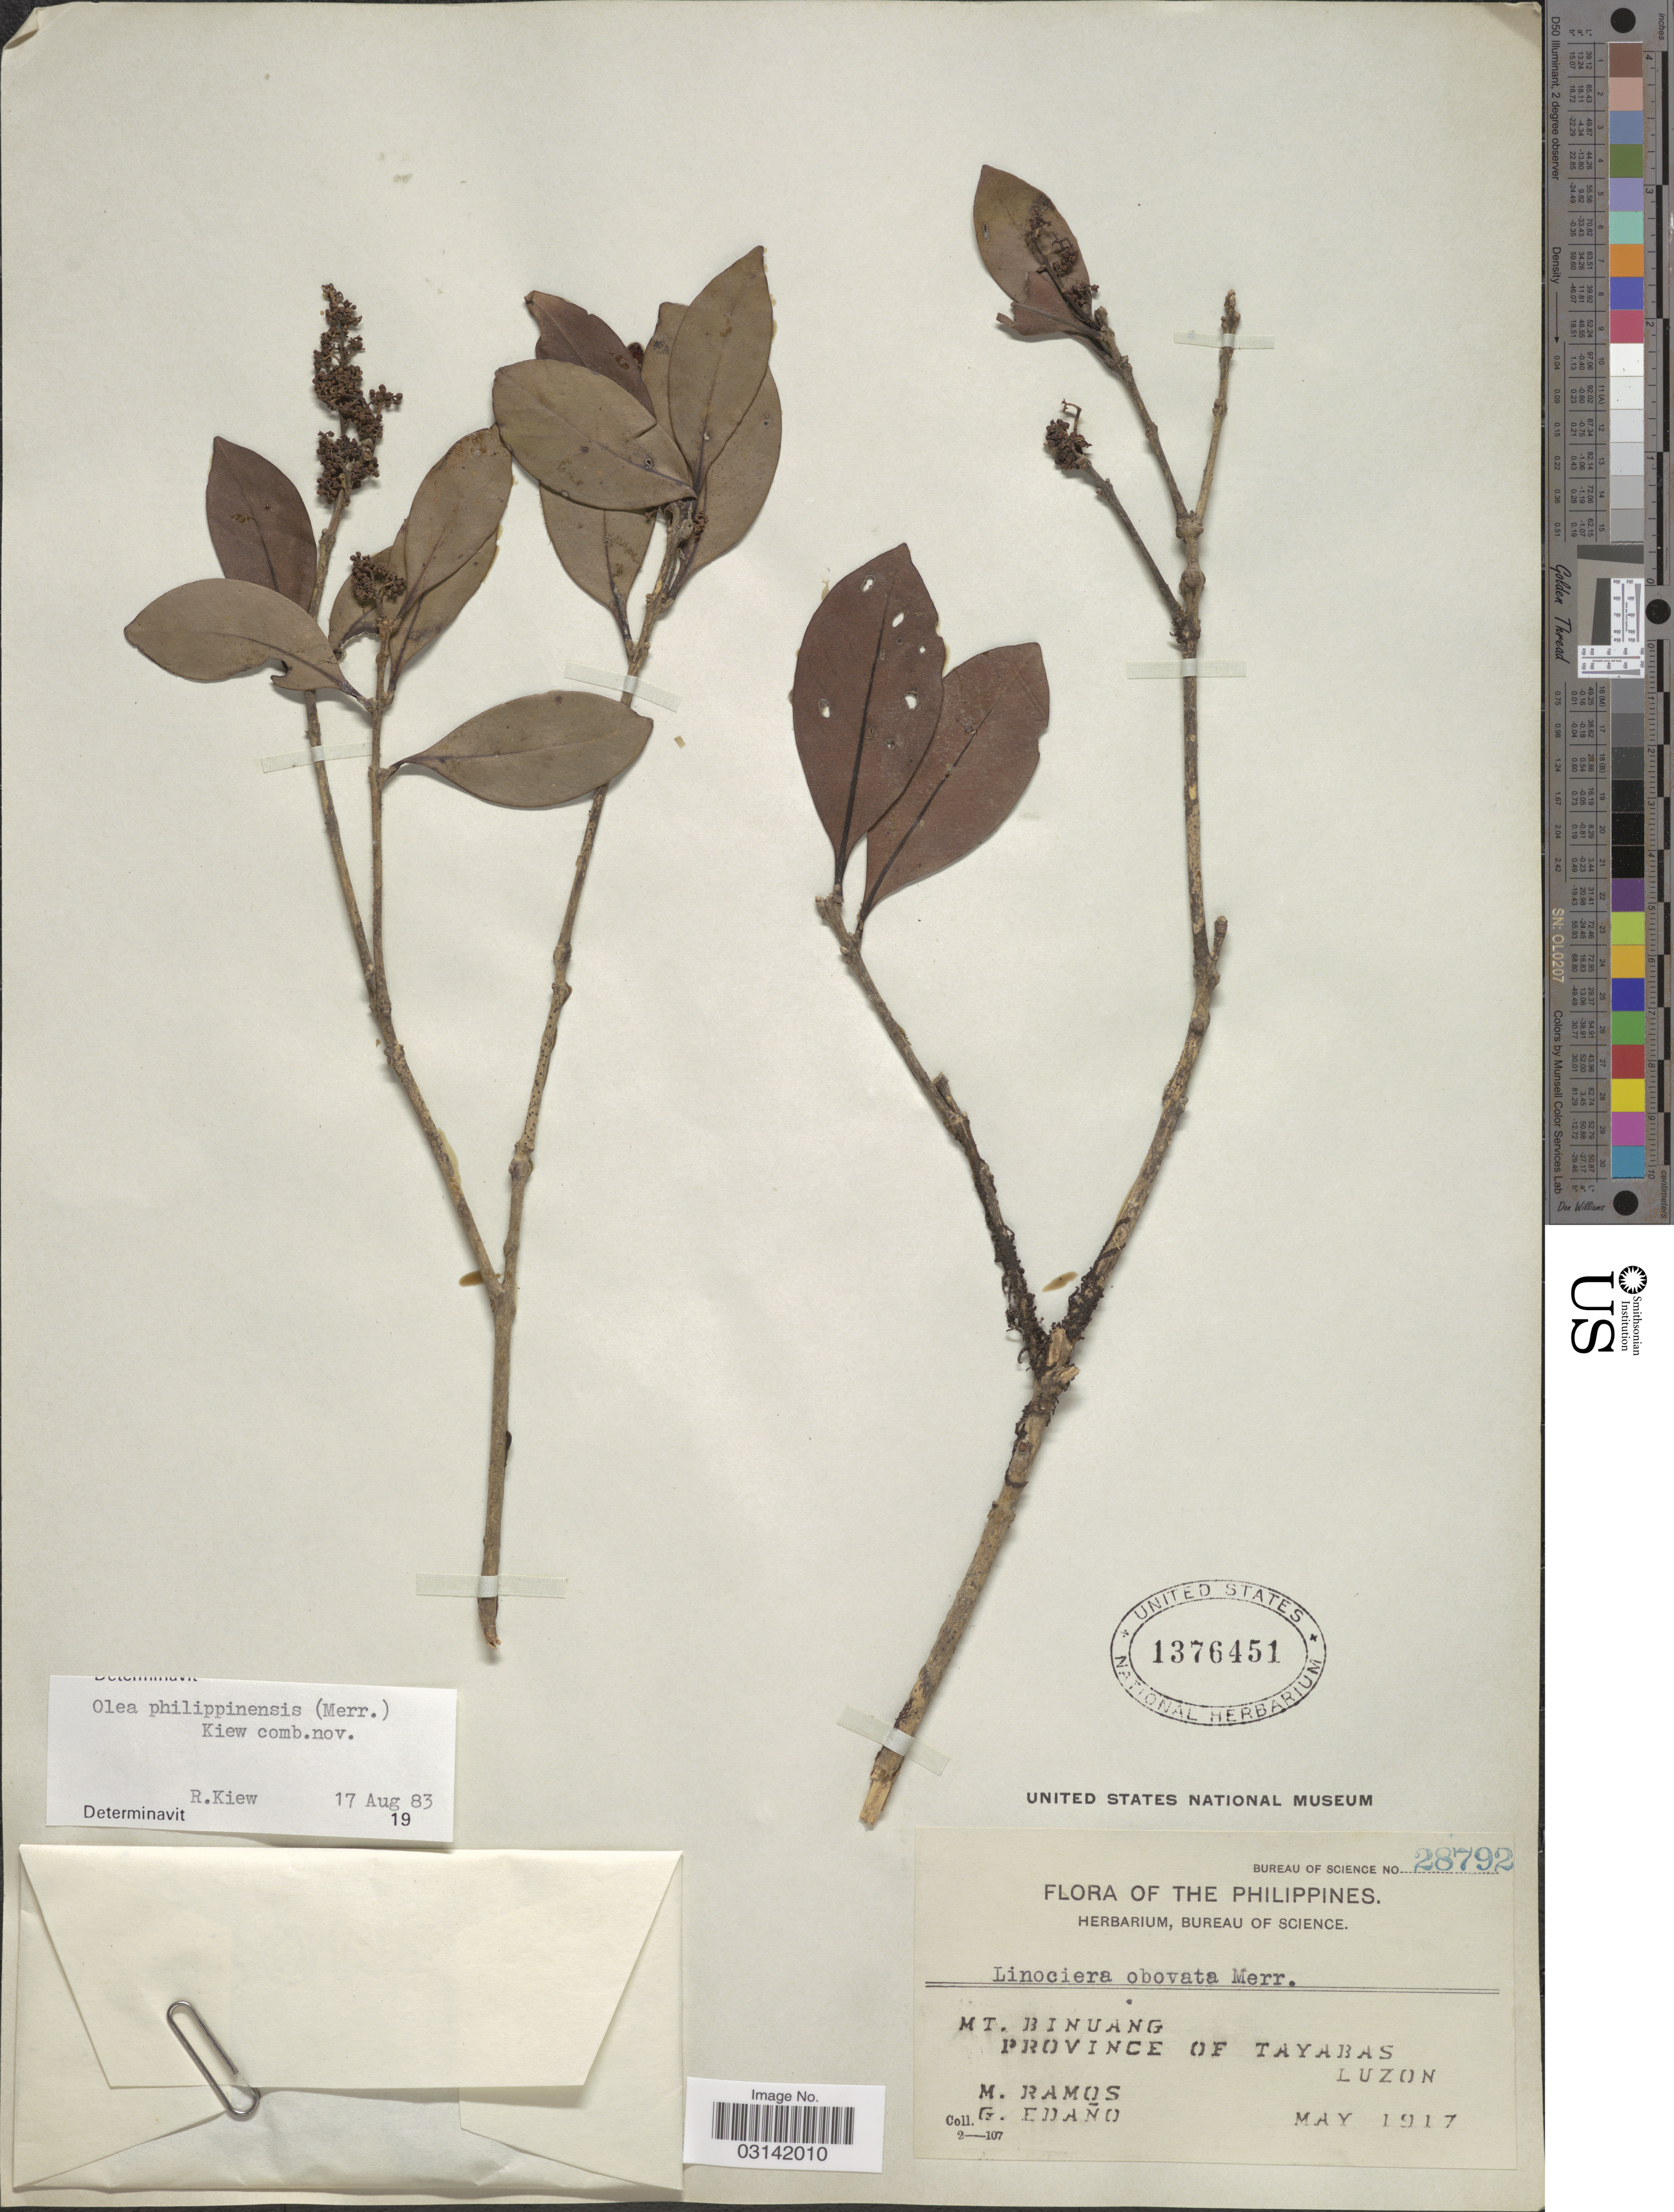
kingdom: Plantae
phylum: Tracheophyta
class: Magnoliopsida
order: Lamiales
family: Oleaceae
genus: Tetrapilus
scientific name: Tetrapilus borneensis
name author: (Boerl.) de Juana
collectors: M. Ramos & G. Edaño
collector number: Burea of science 28792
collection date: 1917-05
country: Philippines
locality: Mt. Binuang, Province of Tayabas, Luzon.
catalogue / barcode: US 1376451